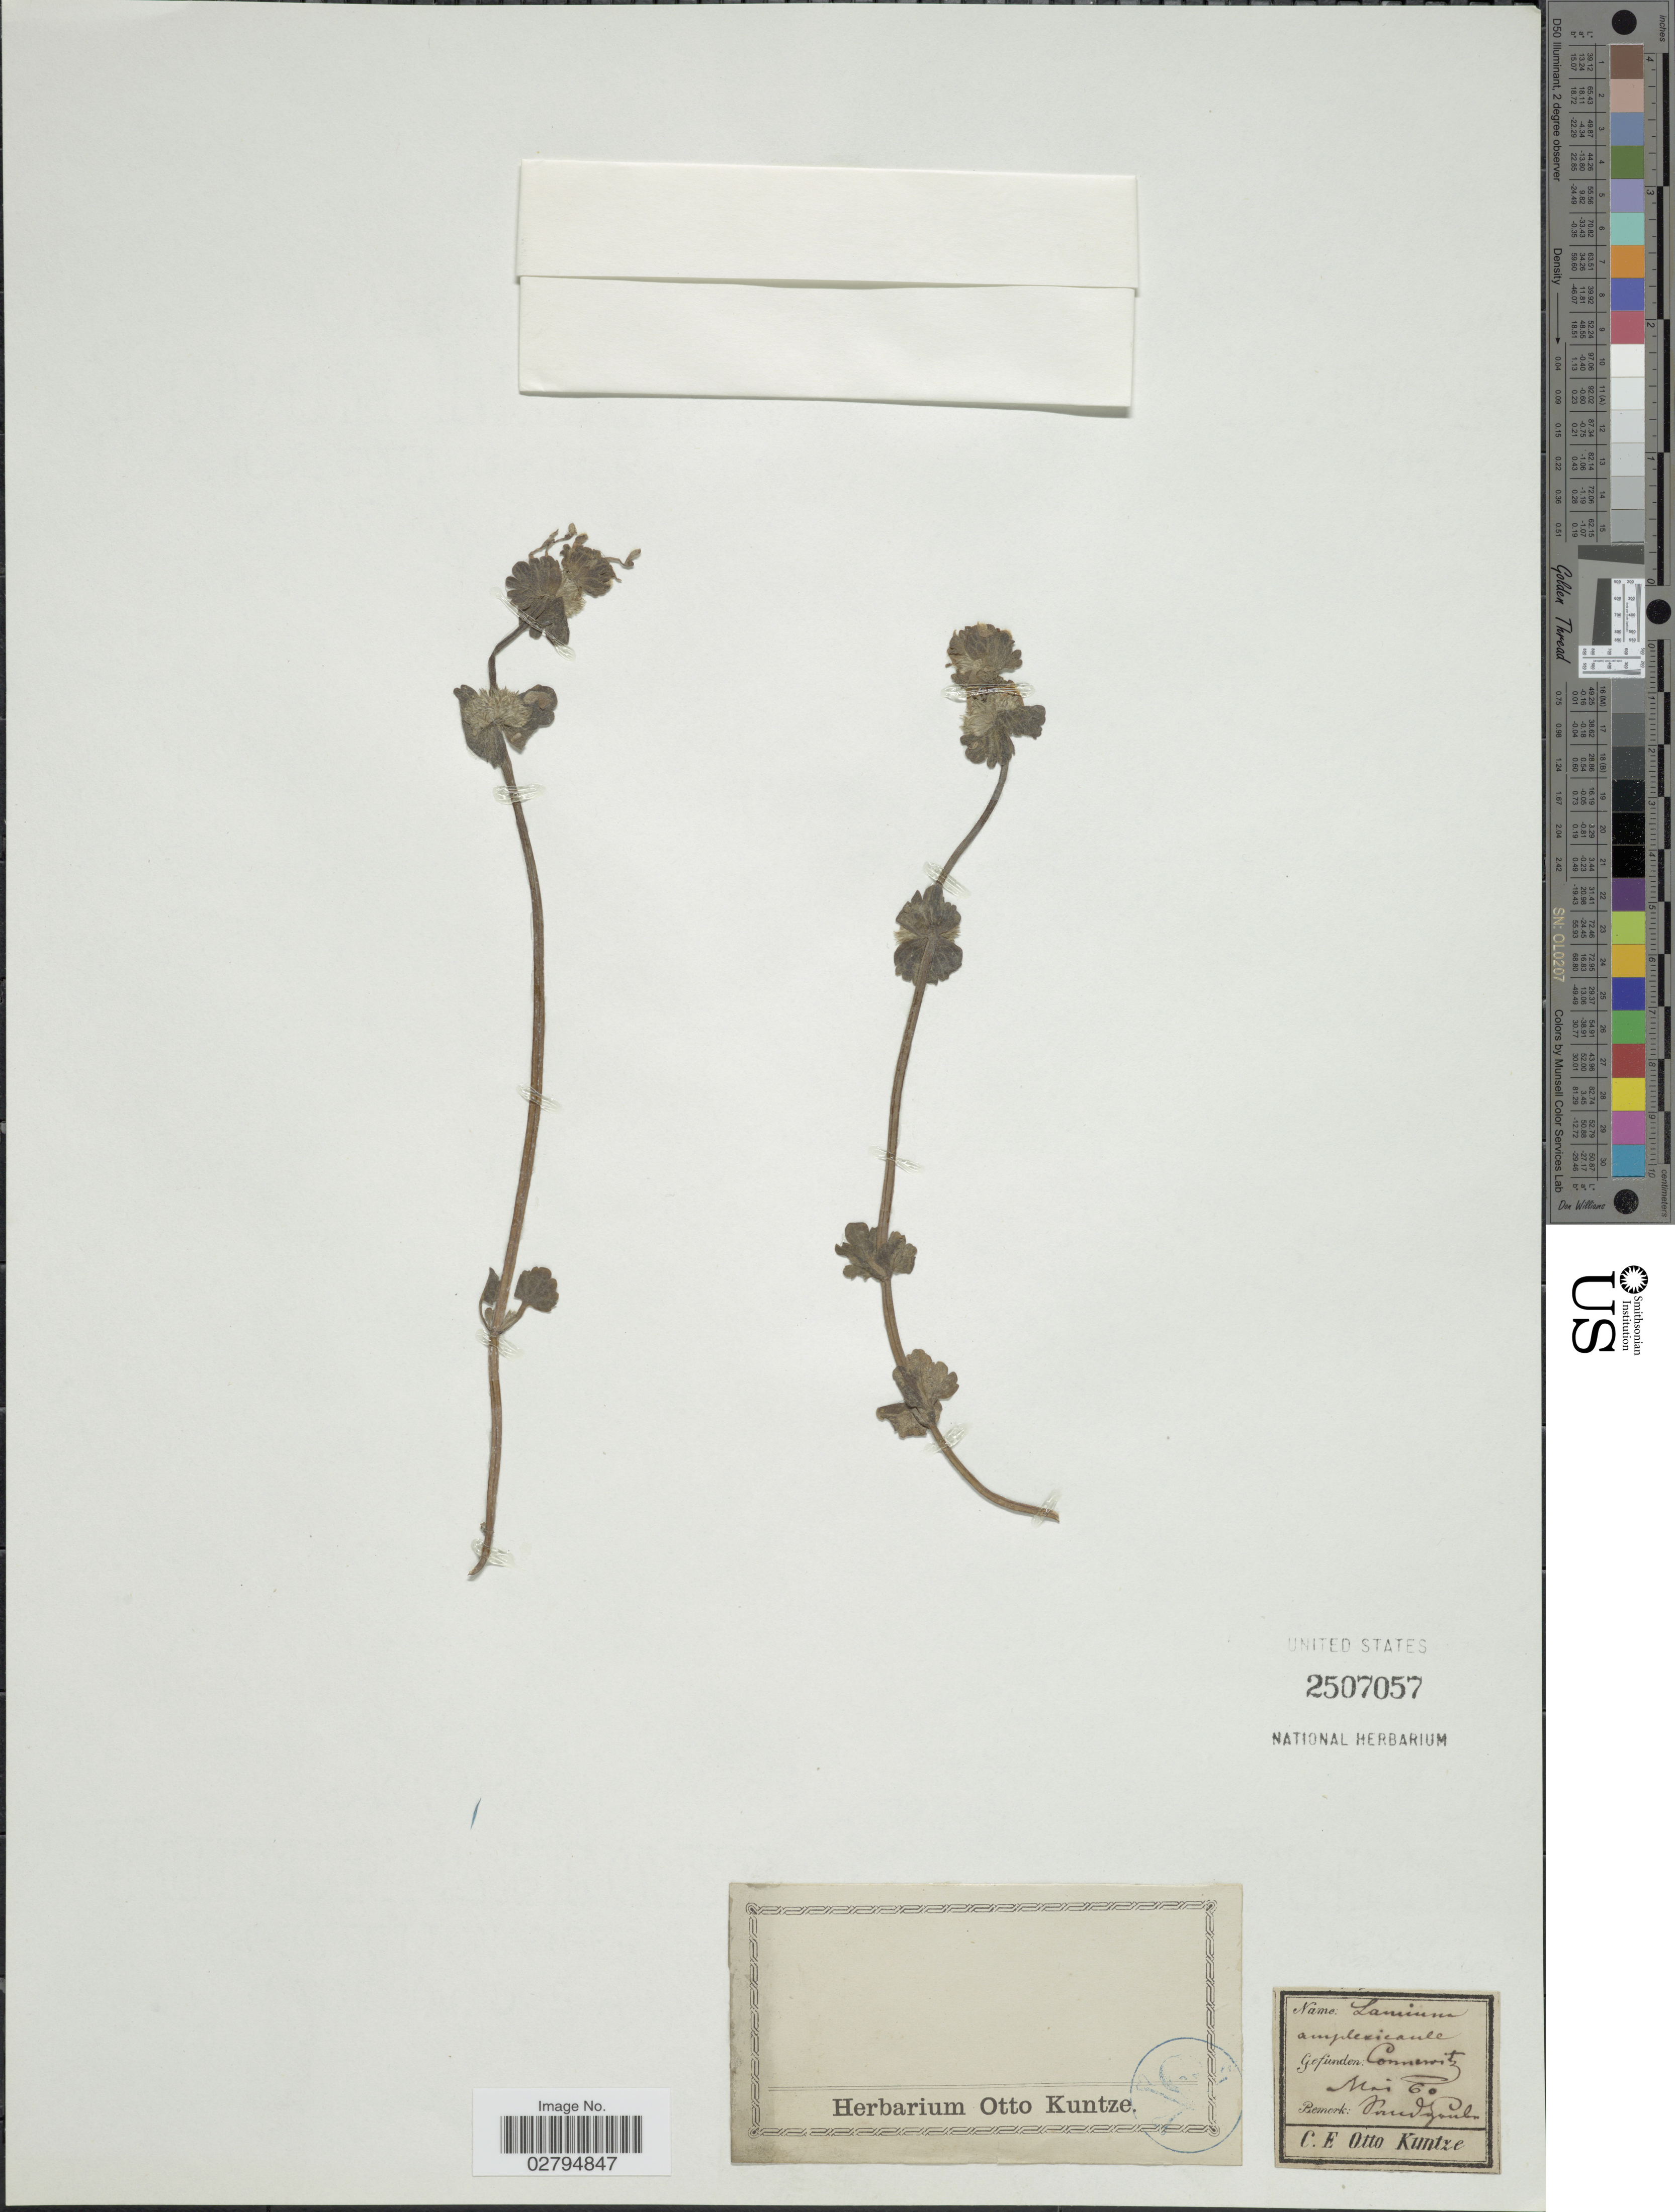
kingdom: Plantae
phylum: Tracheophyta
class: Magnoliopsida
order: Lamiales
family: Lamiaceae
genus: Lamium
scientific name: Lamium amplexicaule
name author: L.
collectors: C.E.O. Kuntze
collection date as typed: Transcribed d/m/y: /5/60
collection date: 1860-05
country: Germany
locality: Connewitz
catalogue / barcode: US 2507057